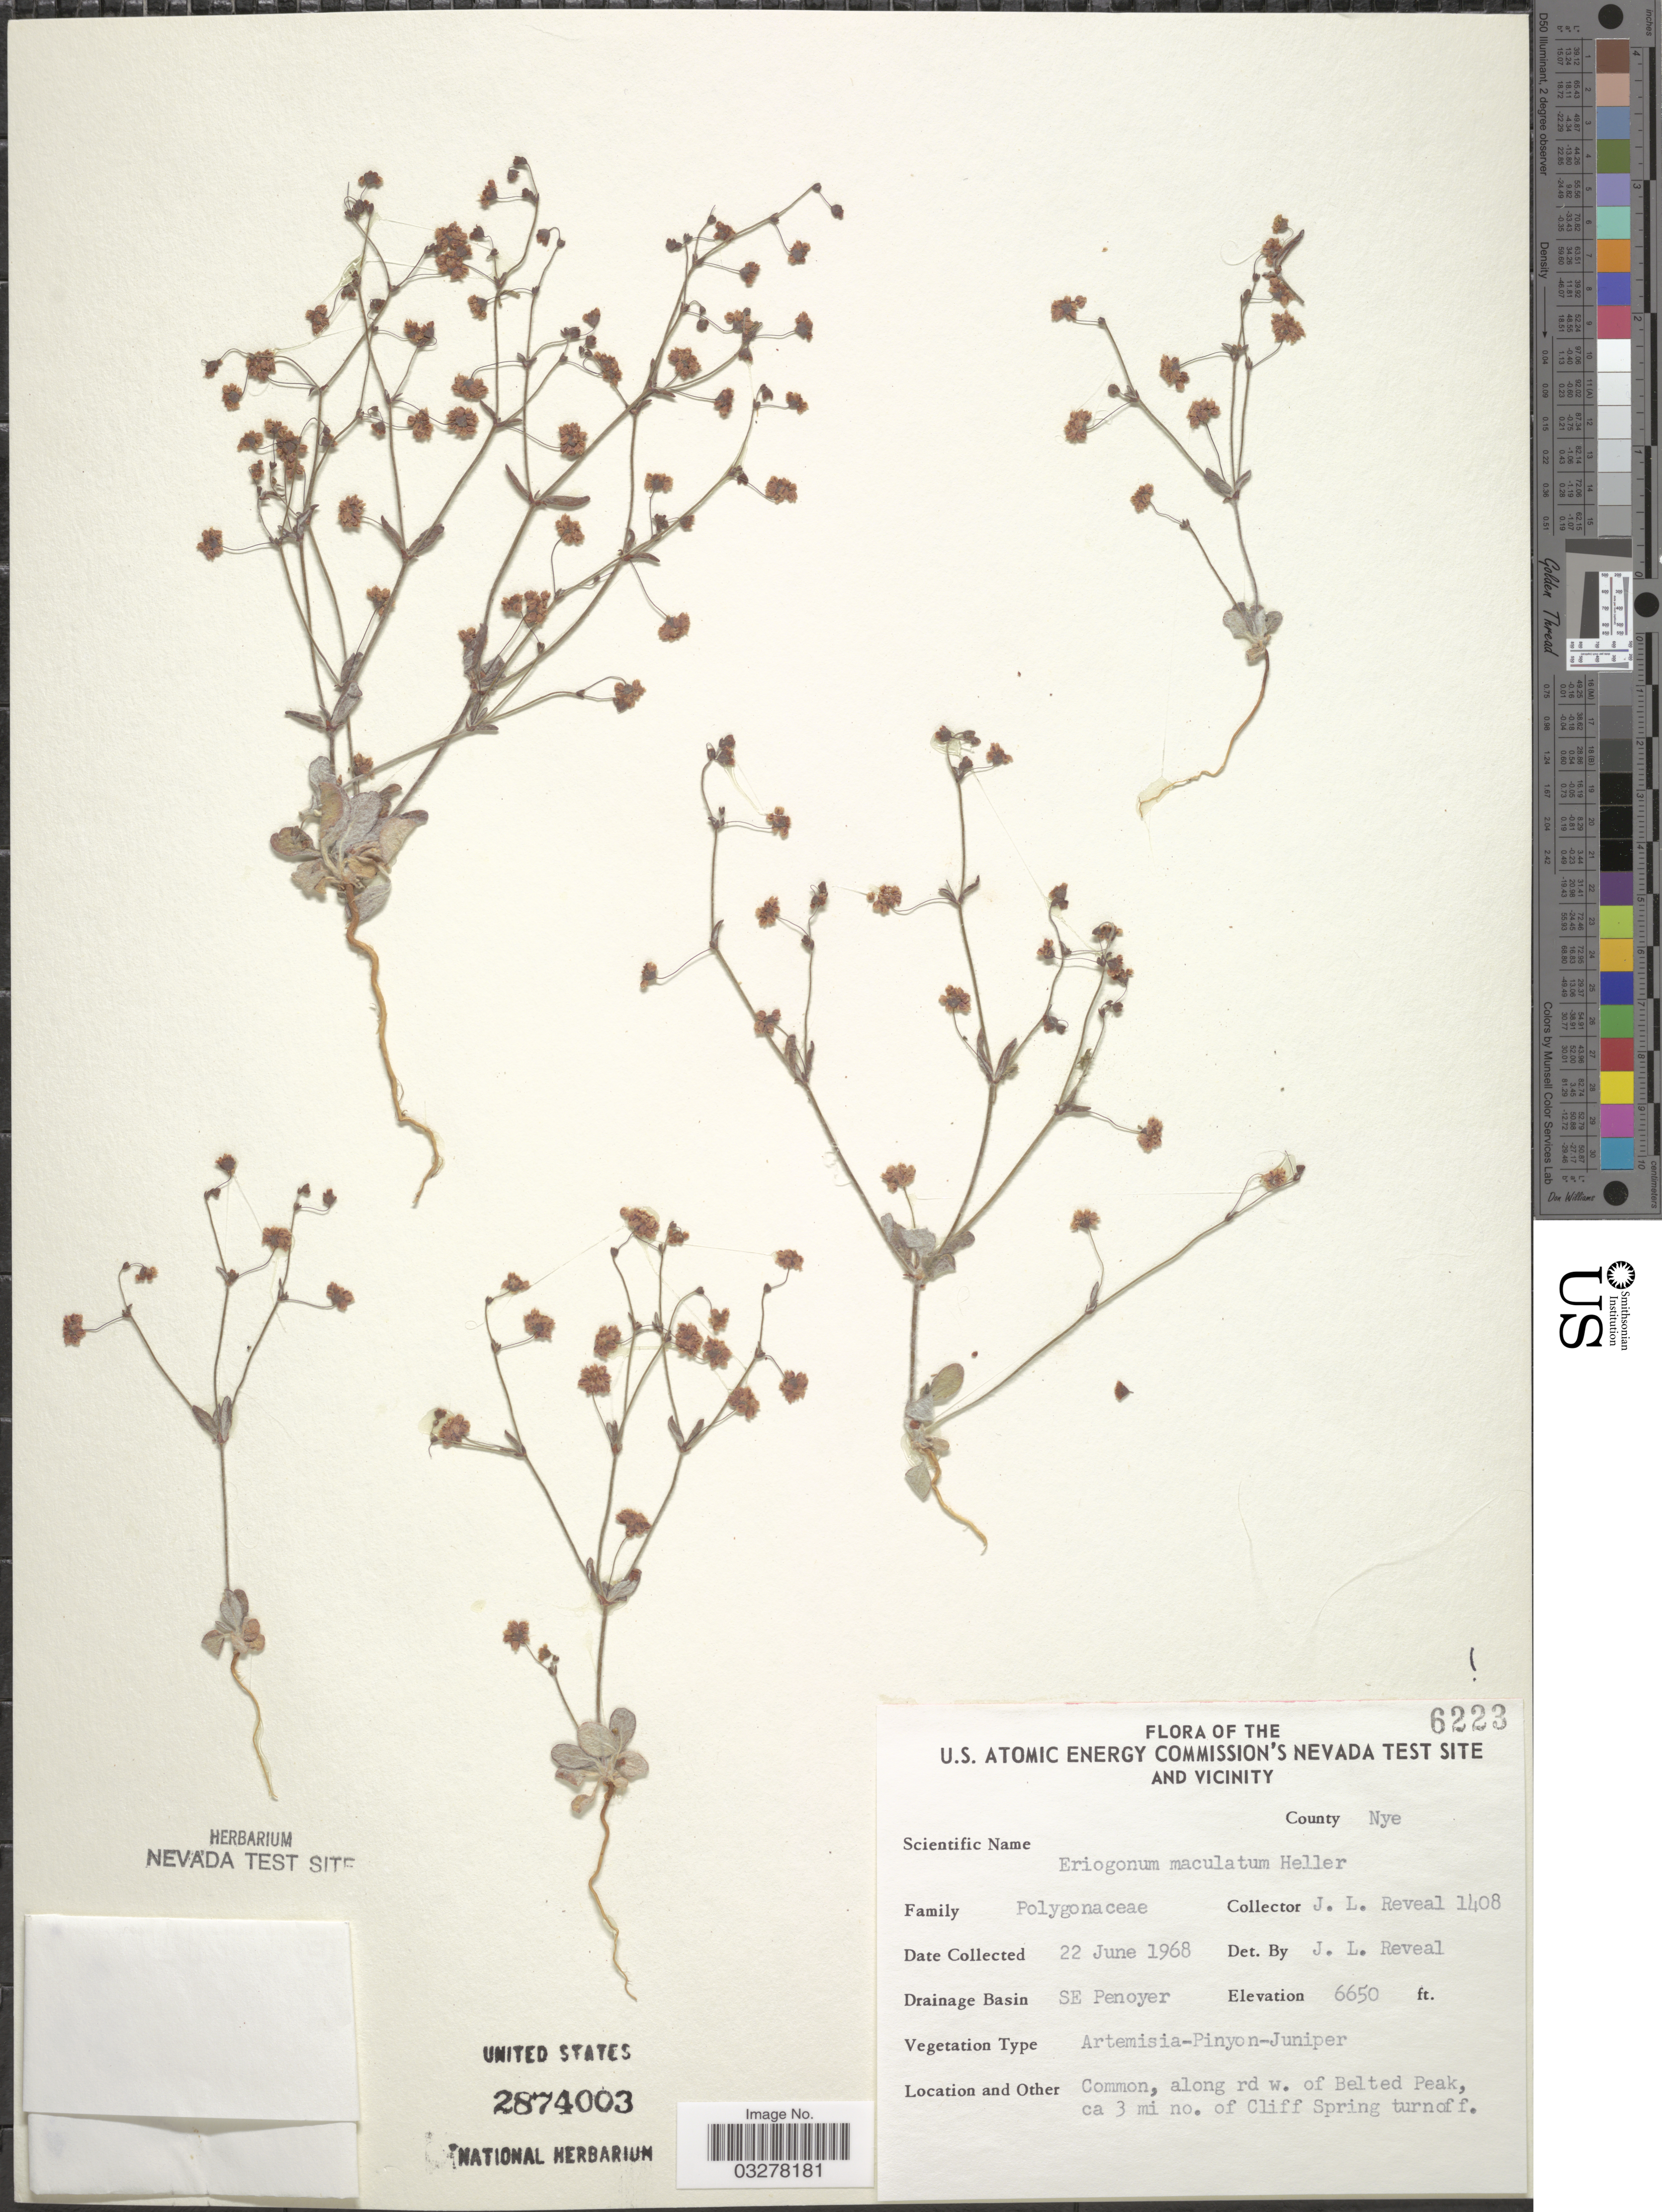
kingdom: Plantae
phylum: Tracheophyta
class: Magnoliopsida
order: Caryophyllales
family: Polygonaceae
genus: Eriogonum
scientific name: Eriogonum maculatum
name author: A. Heller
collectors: J. L. Reveal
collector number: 1408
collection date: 1968-06-22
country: United States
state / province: Nevada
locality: The U.S. Atomic Energy Commission's Nevada Test Site and Vicinity. County Nye. Drainage Basin SE Penoyer. Along rd w. of Belted Peak, ca 3 mi no. of Cliff Spring turnoff.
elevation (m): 2027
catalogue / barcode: US 2874003